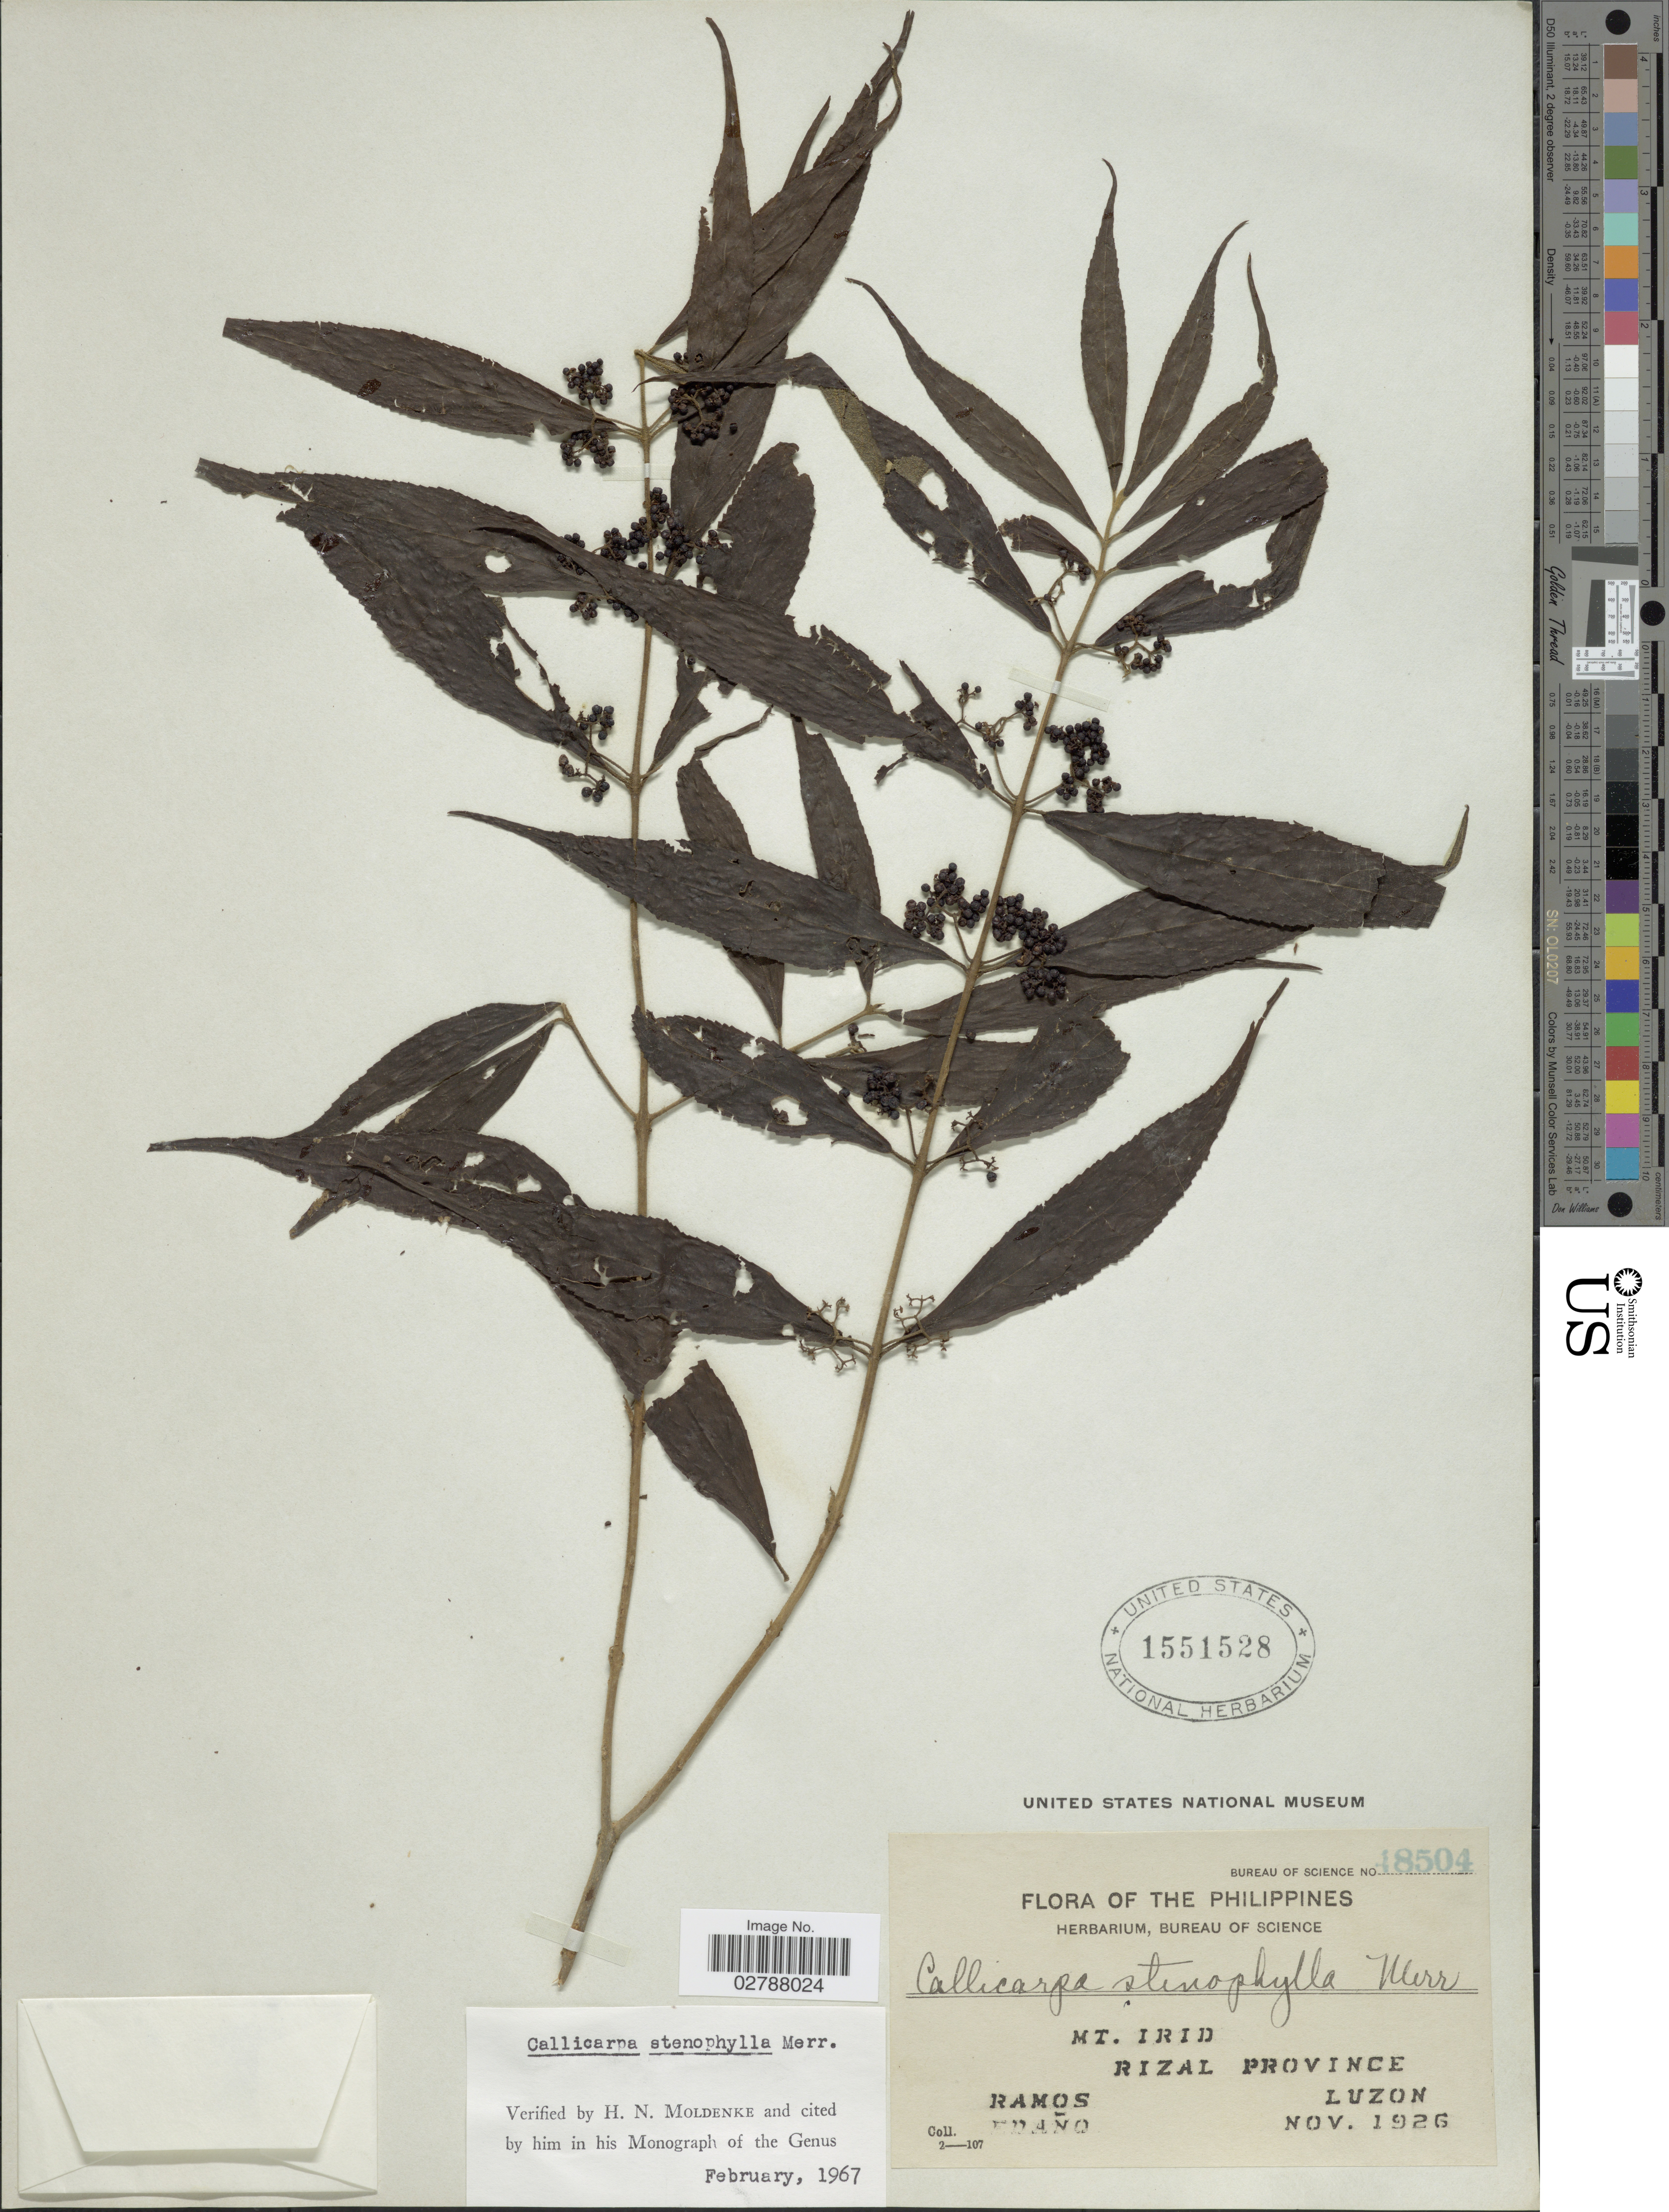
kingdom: Plantae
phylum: Tracheophyta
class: Magnoliopsida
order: Lamiales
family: Lamiaceae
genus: Callicarpa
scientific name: Callicarpa stenophylla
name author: Merr.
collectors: -. Ramos & -. Edano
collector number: Bureau of Science48504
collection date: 1926-11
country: Philippines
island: Luzon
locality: Mt. Irid, Rizal Province, Luzon.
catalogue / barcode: US 1551528